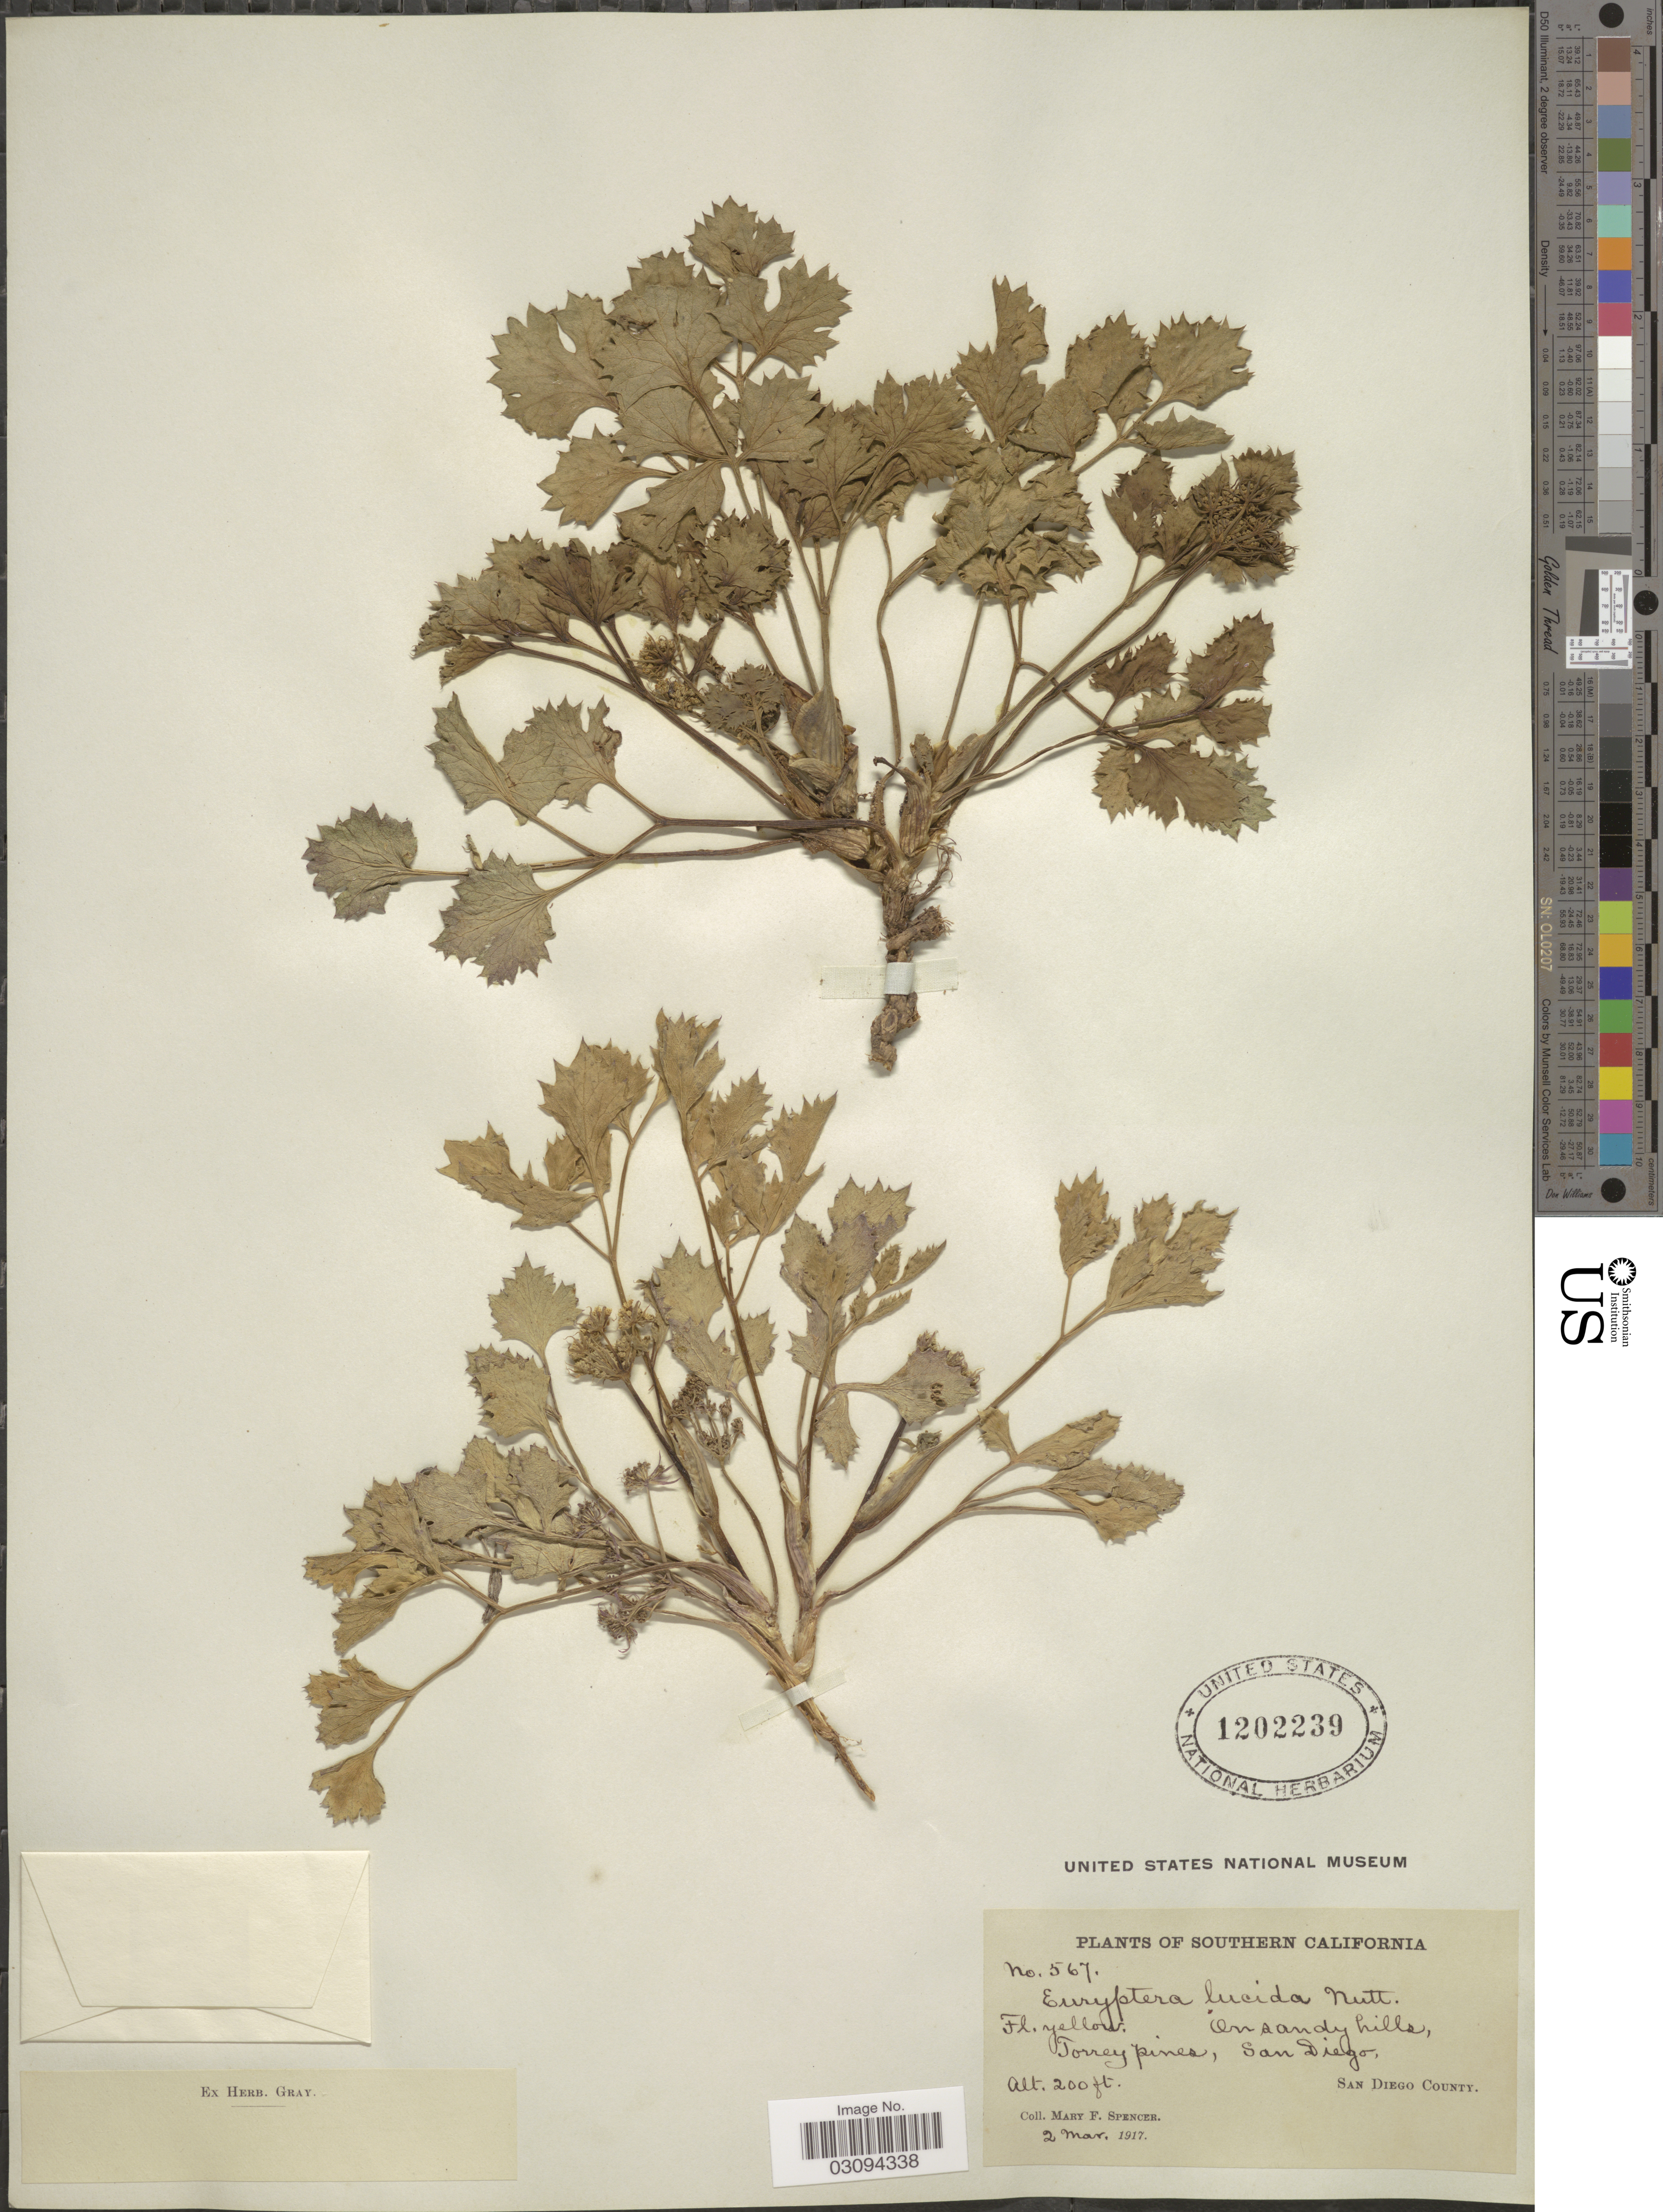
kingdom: Plantae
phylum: Tracheophyta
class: Magnoliopsida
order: Apiales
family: Apiaceae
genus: Lomatium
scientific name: Lomatium lucidum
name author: (Nutt. ex Torr. & A. Gray) Jeps.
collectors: M. Spencer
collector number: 567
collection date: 1917-03-02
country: United States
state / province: California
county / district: San Diego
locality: Southern California. On sandy hills, Torrey pines, San Diego, San Diego County.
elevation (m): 61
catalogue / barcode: US 1202239